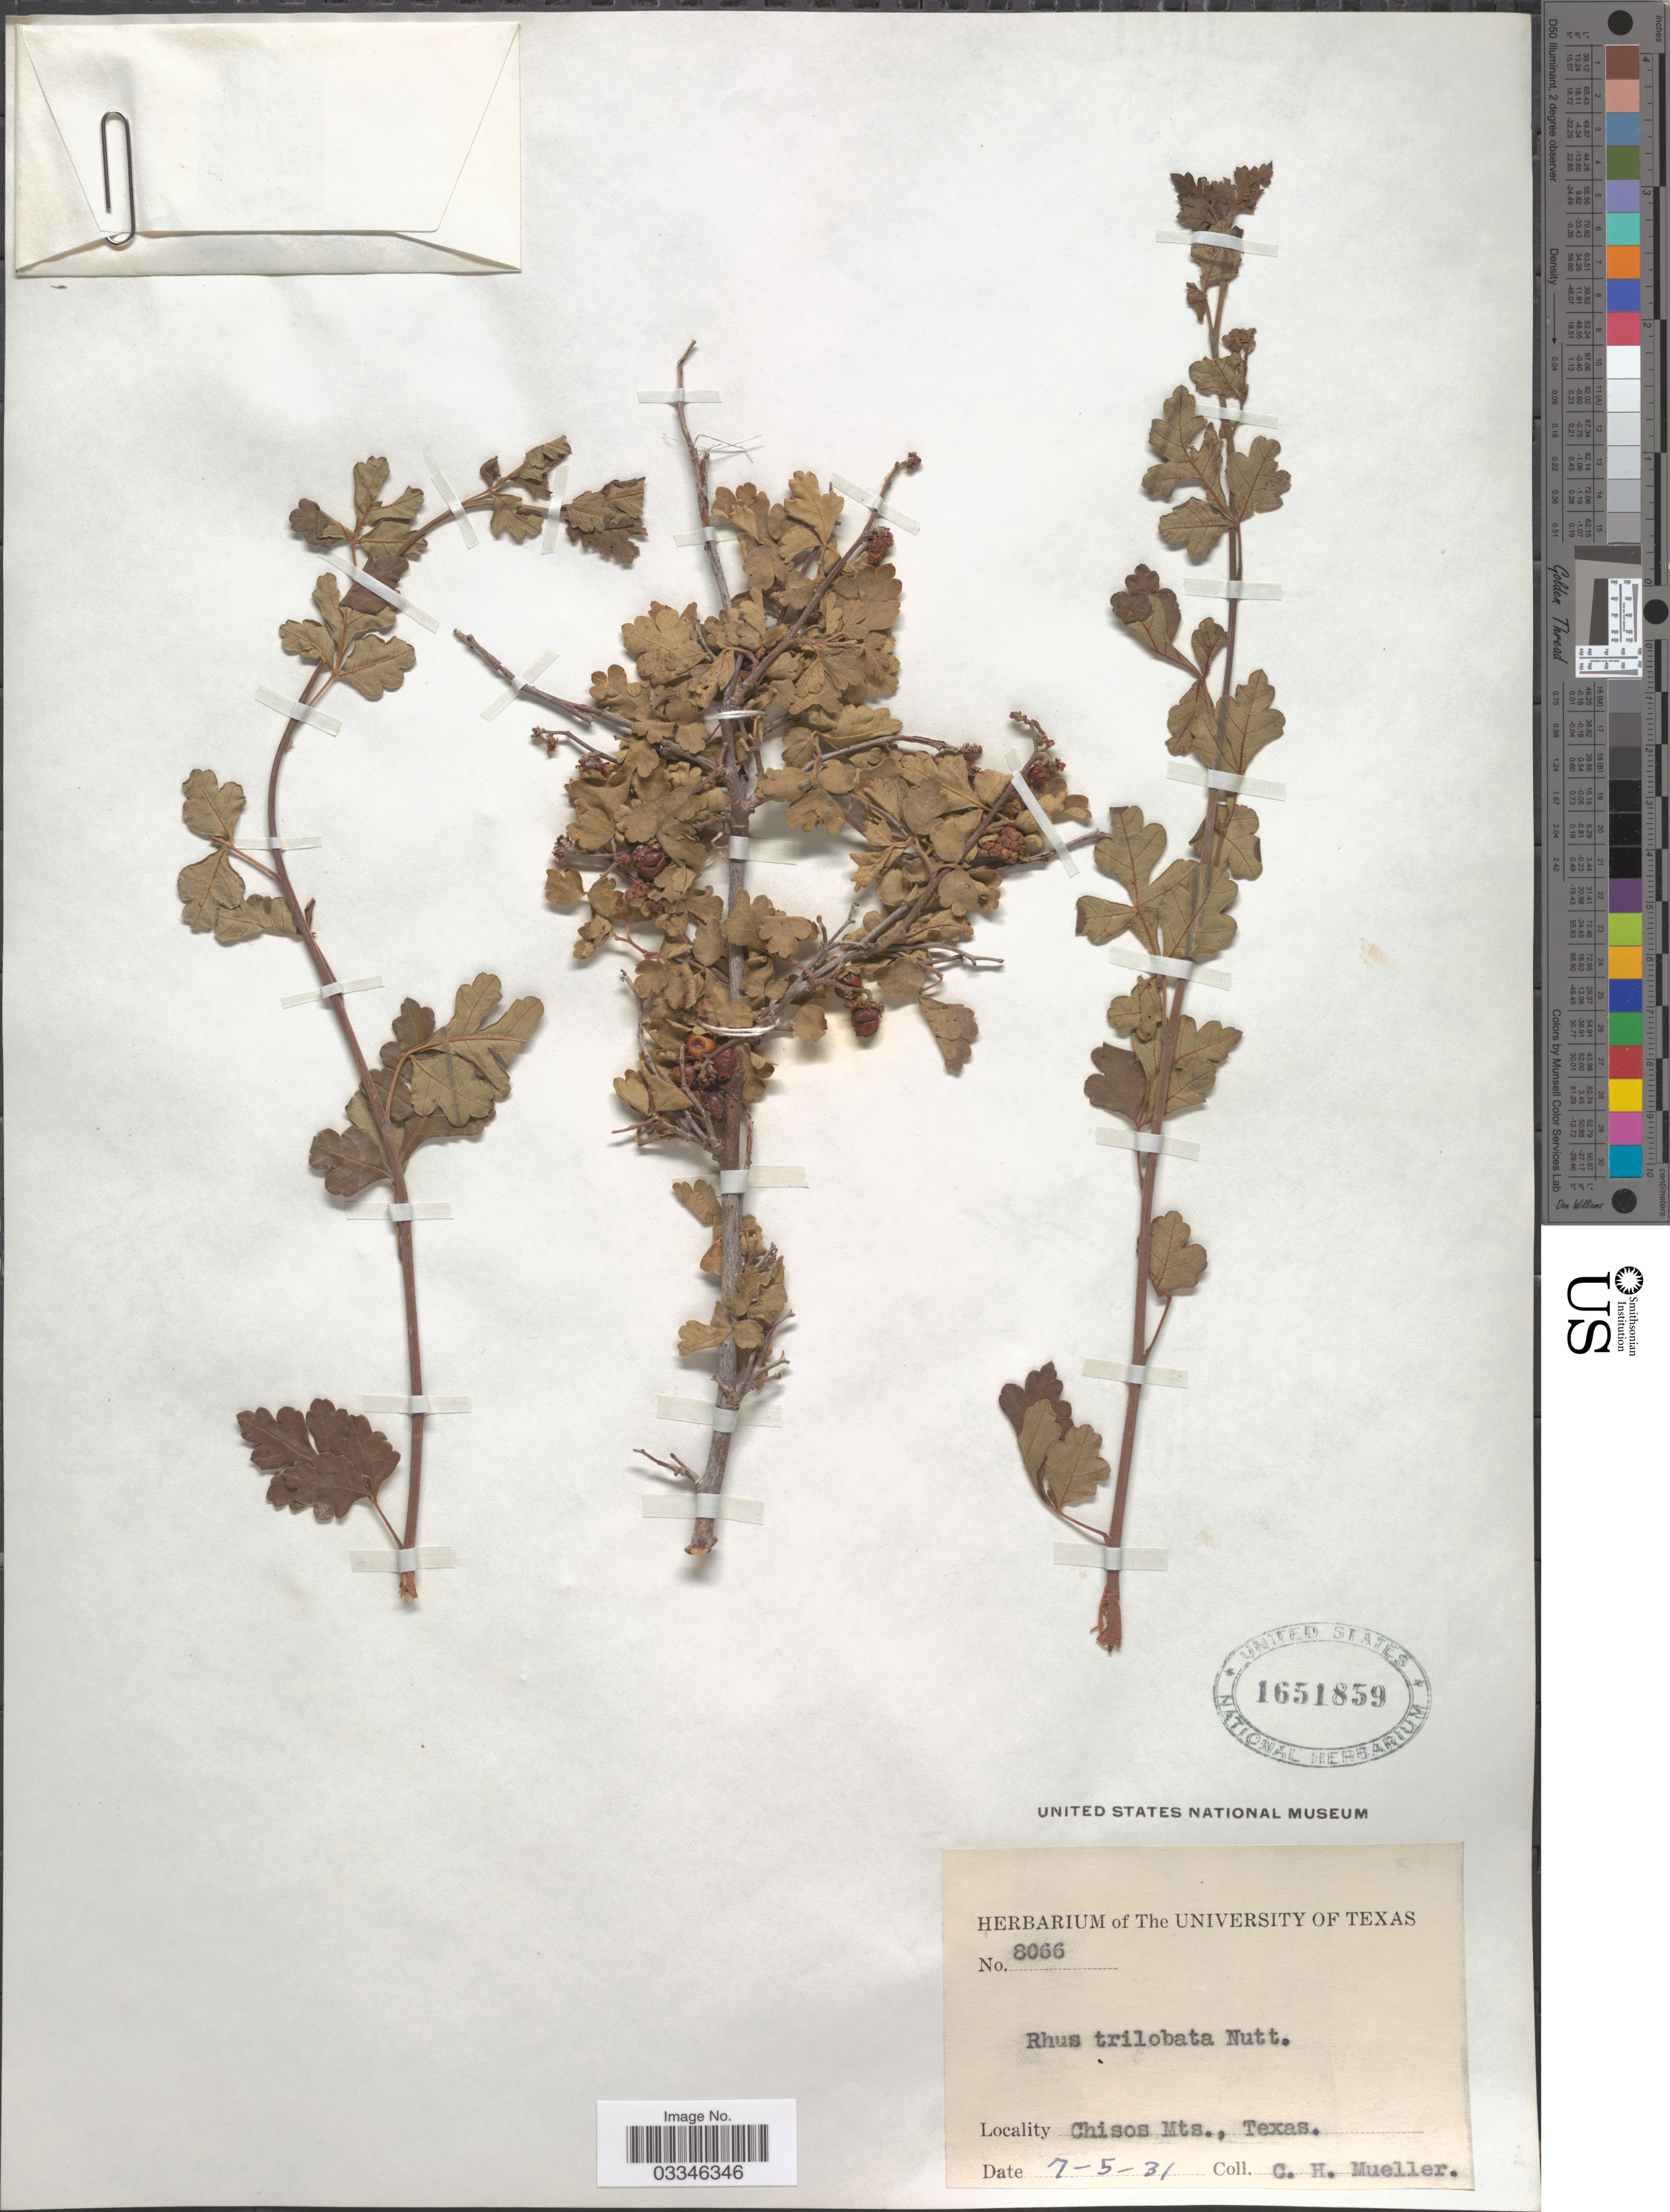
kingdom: Plantae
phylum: Tracheophyta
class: Magnoliopsida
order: Sapindales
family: Anacardiaceae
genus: Rhus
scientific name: Rhus trilobata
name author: Nutt.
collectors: C. H. Mueller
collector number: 8066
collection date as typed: Transcribed d/m/y: 5/7/31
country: United States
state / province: Texas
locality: Chisos Mts.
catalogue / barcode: US 1651859